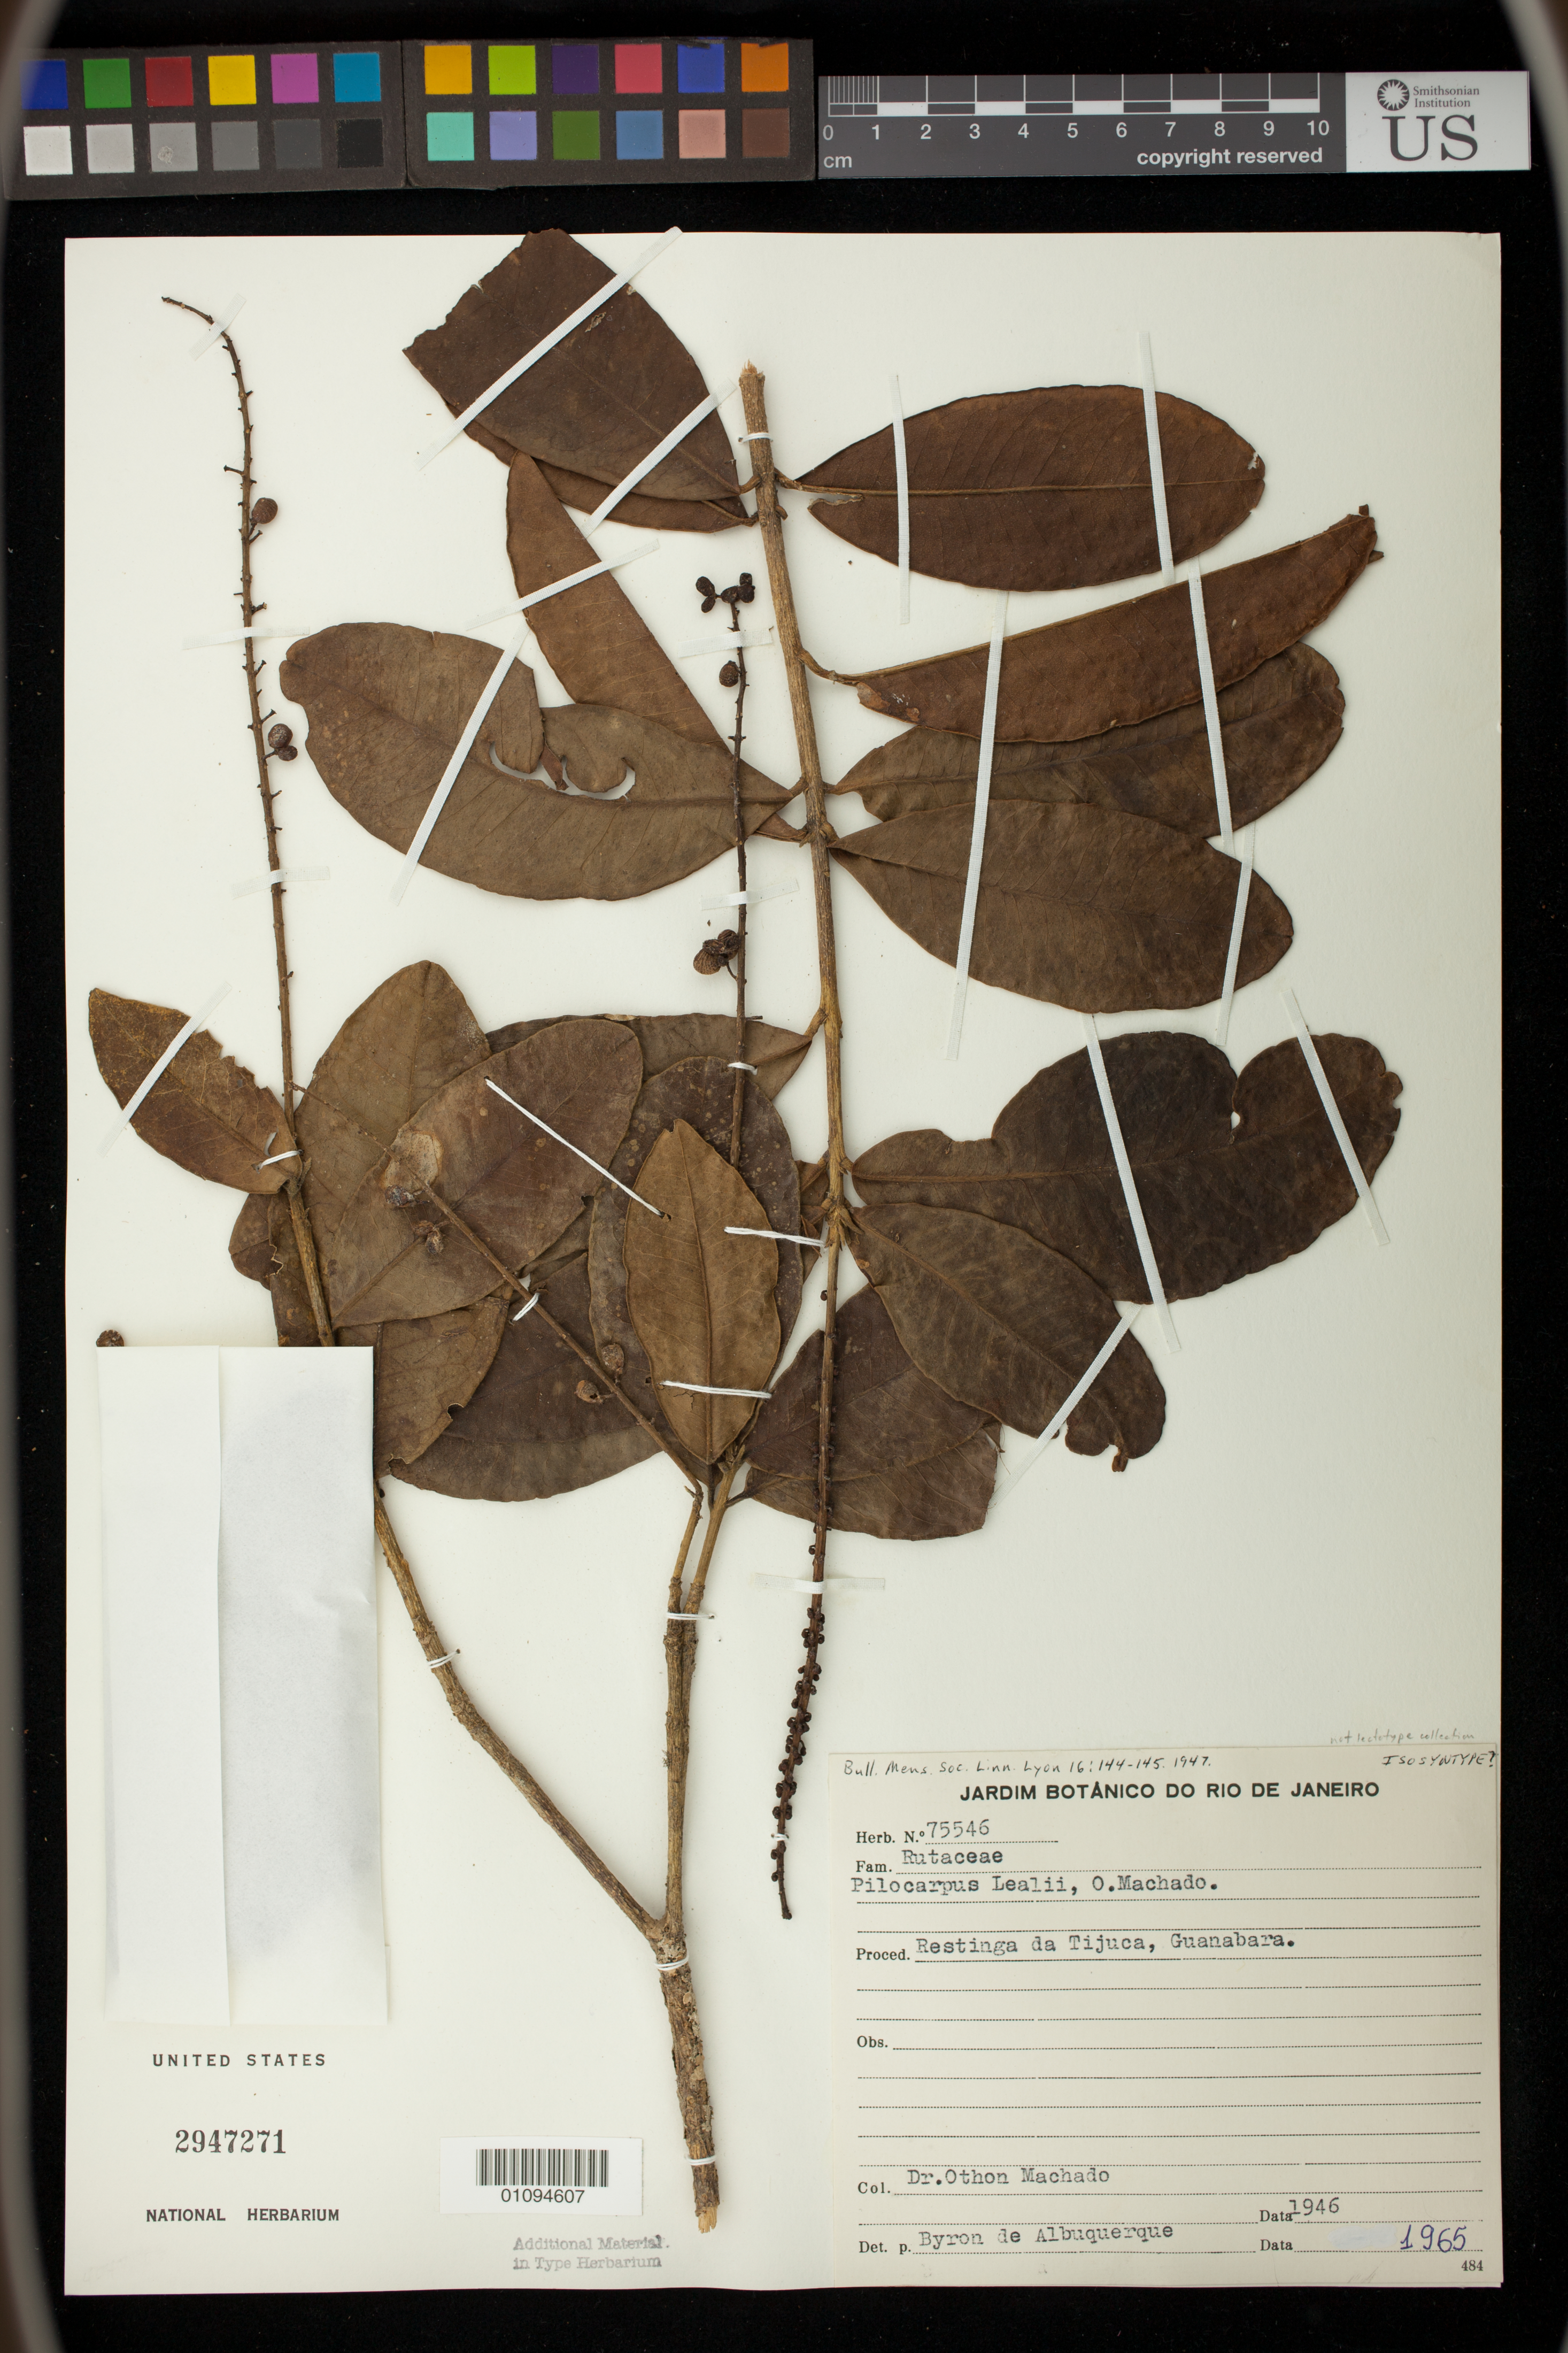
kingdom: Plantae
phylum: Tracheophyta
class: Magnoliopsida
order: Sapindales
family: Rutaceae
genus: Pilocarpus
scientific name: Pilocarpus lealii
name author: Machado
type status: Isosyntype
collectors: O. Machado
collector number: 75546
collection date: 1946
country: Brazil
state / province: Rio de Janeiro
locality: Restinga da Tijuca, Guanabara.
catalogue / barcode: US 2947271